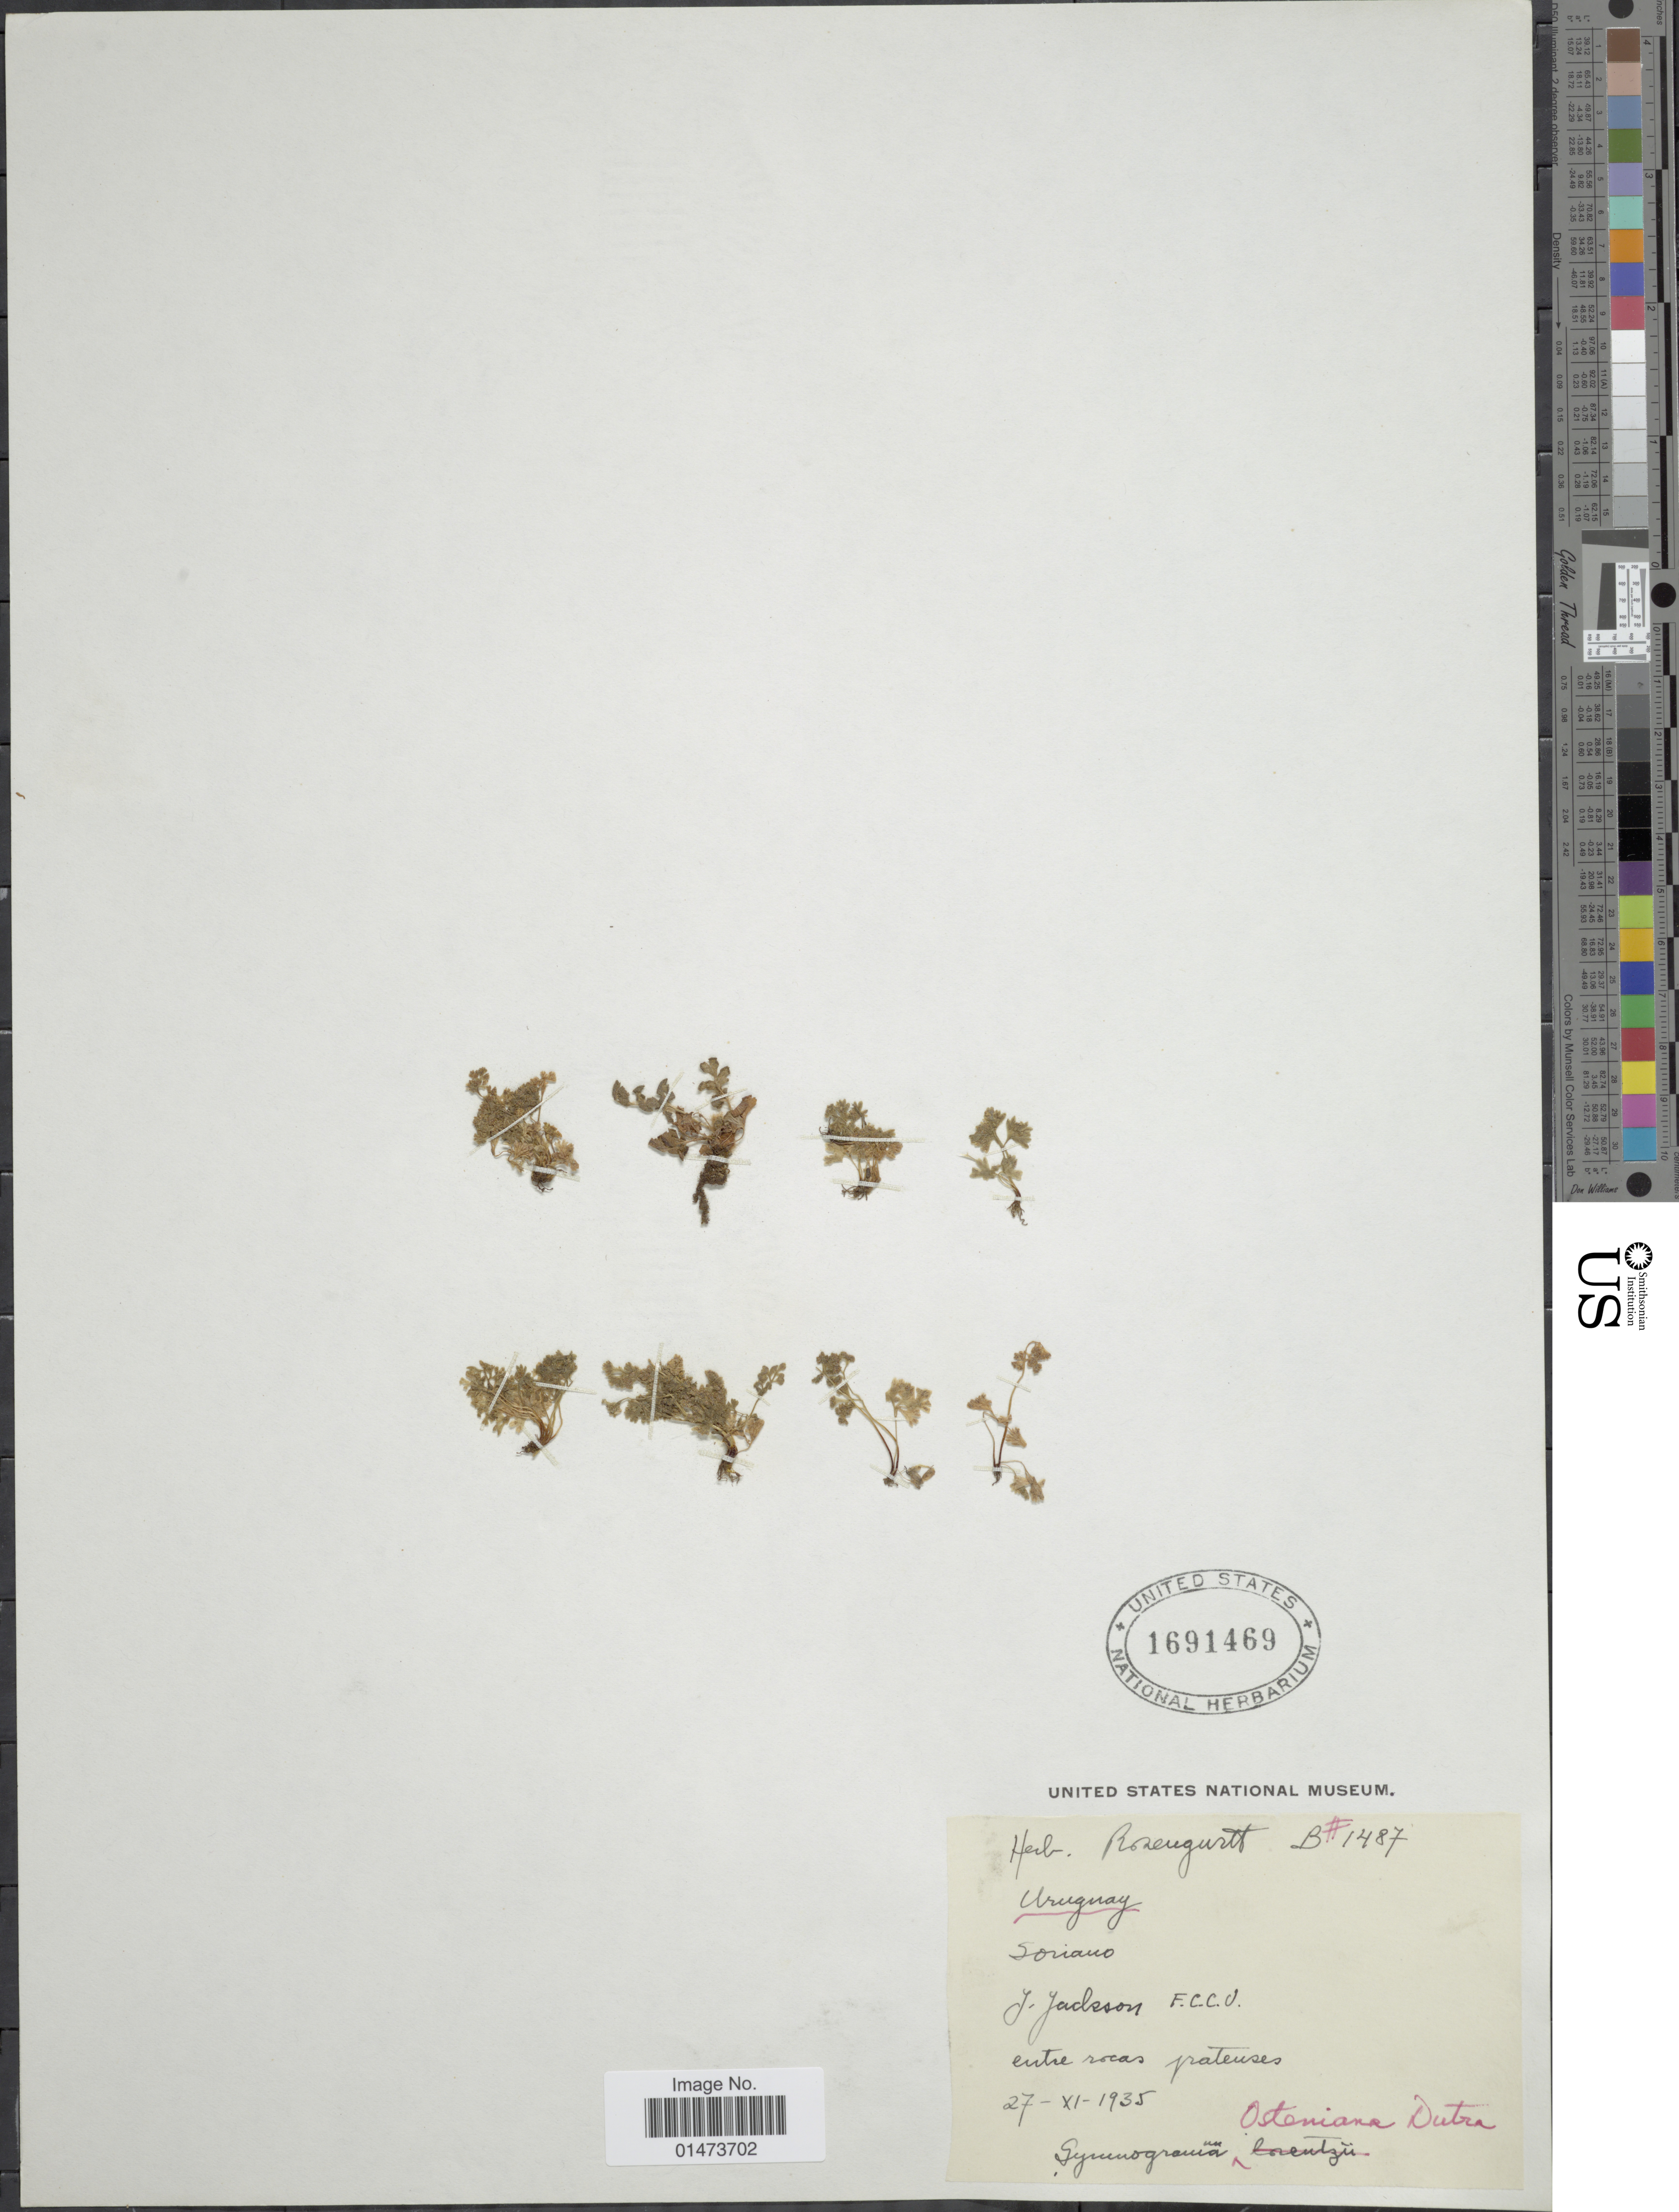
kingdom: Plantae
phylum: Tracheophyta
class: Polypodiopsida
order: Polypodiales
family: Pteridaceae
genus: Anogramma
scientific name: Anogramma osteniana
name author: Dutra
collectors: ex herb. Rosengurtt & O. Dutra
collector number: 1487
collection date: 1935-11-27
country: Uruguay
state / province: Soriano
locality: J. Jackson F.C.C.V. entre rocas pratenses.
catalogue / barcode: US 1691469